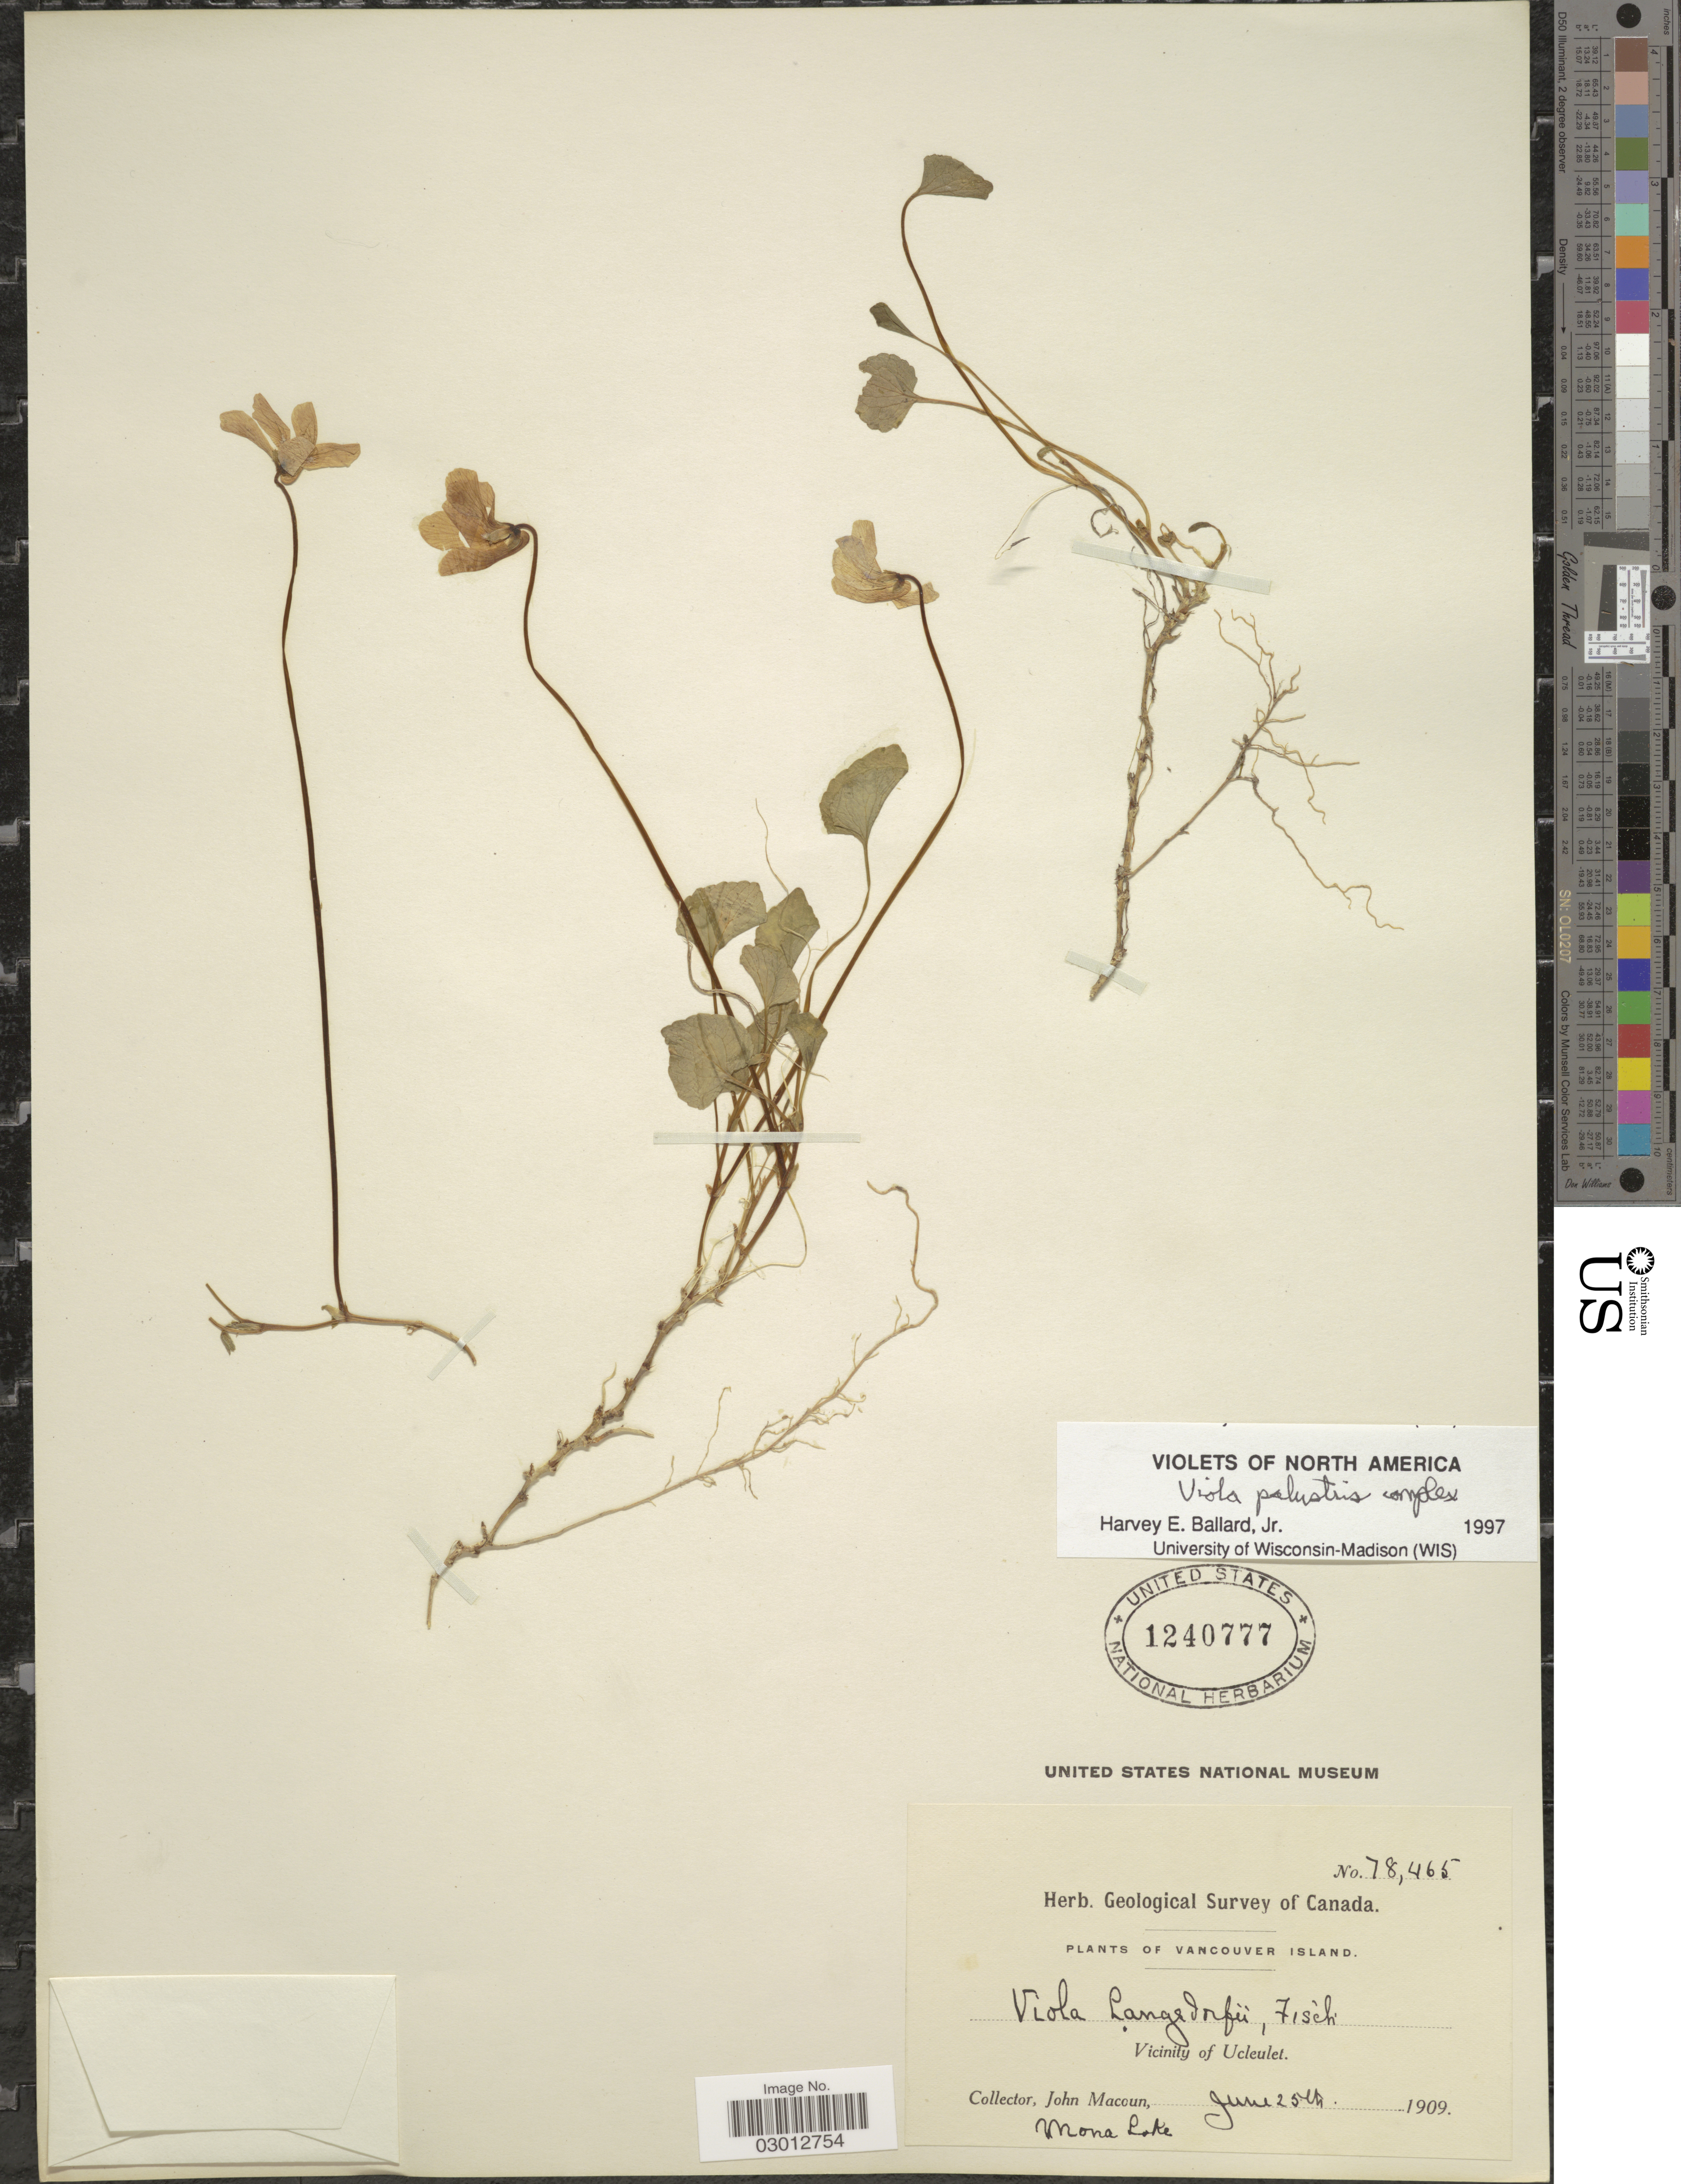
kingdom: Plantae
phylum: Tracheophyta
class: Magnoliopsida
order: Malpighiales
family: Violaceae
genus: Viola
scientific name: Viola palustris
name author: L.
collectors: J. Macoun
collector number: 78465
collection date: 1909-06-25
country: Canada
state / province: British Columbia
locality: Vancouver Island. Vicinity of Ucleulet. Mona Lake.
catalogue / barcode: US 1240777